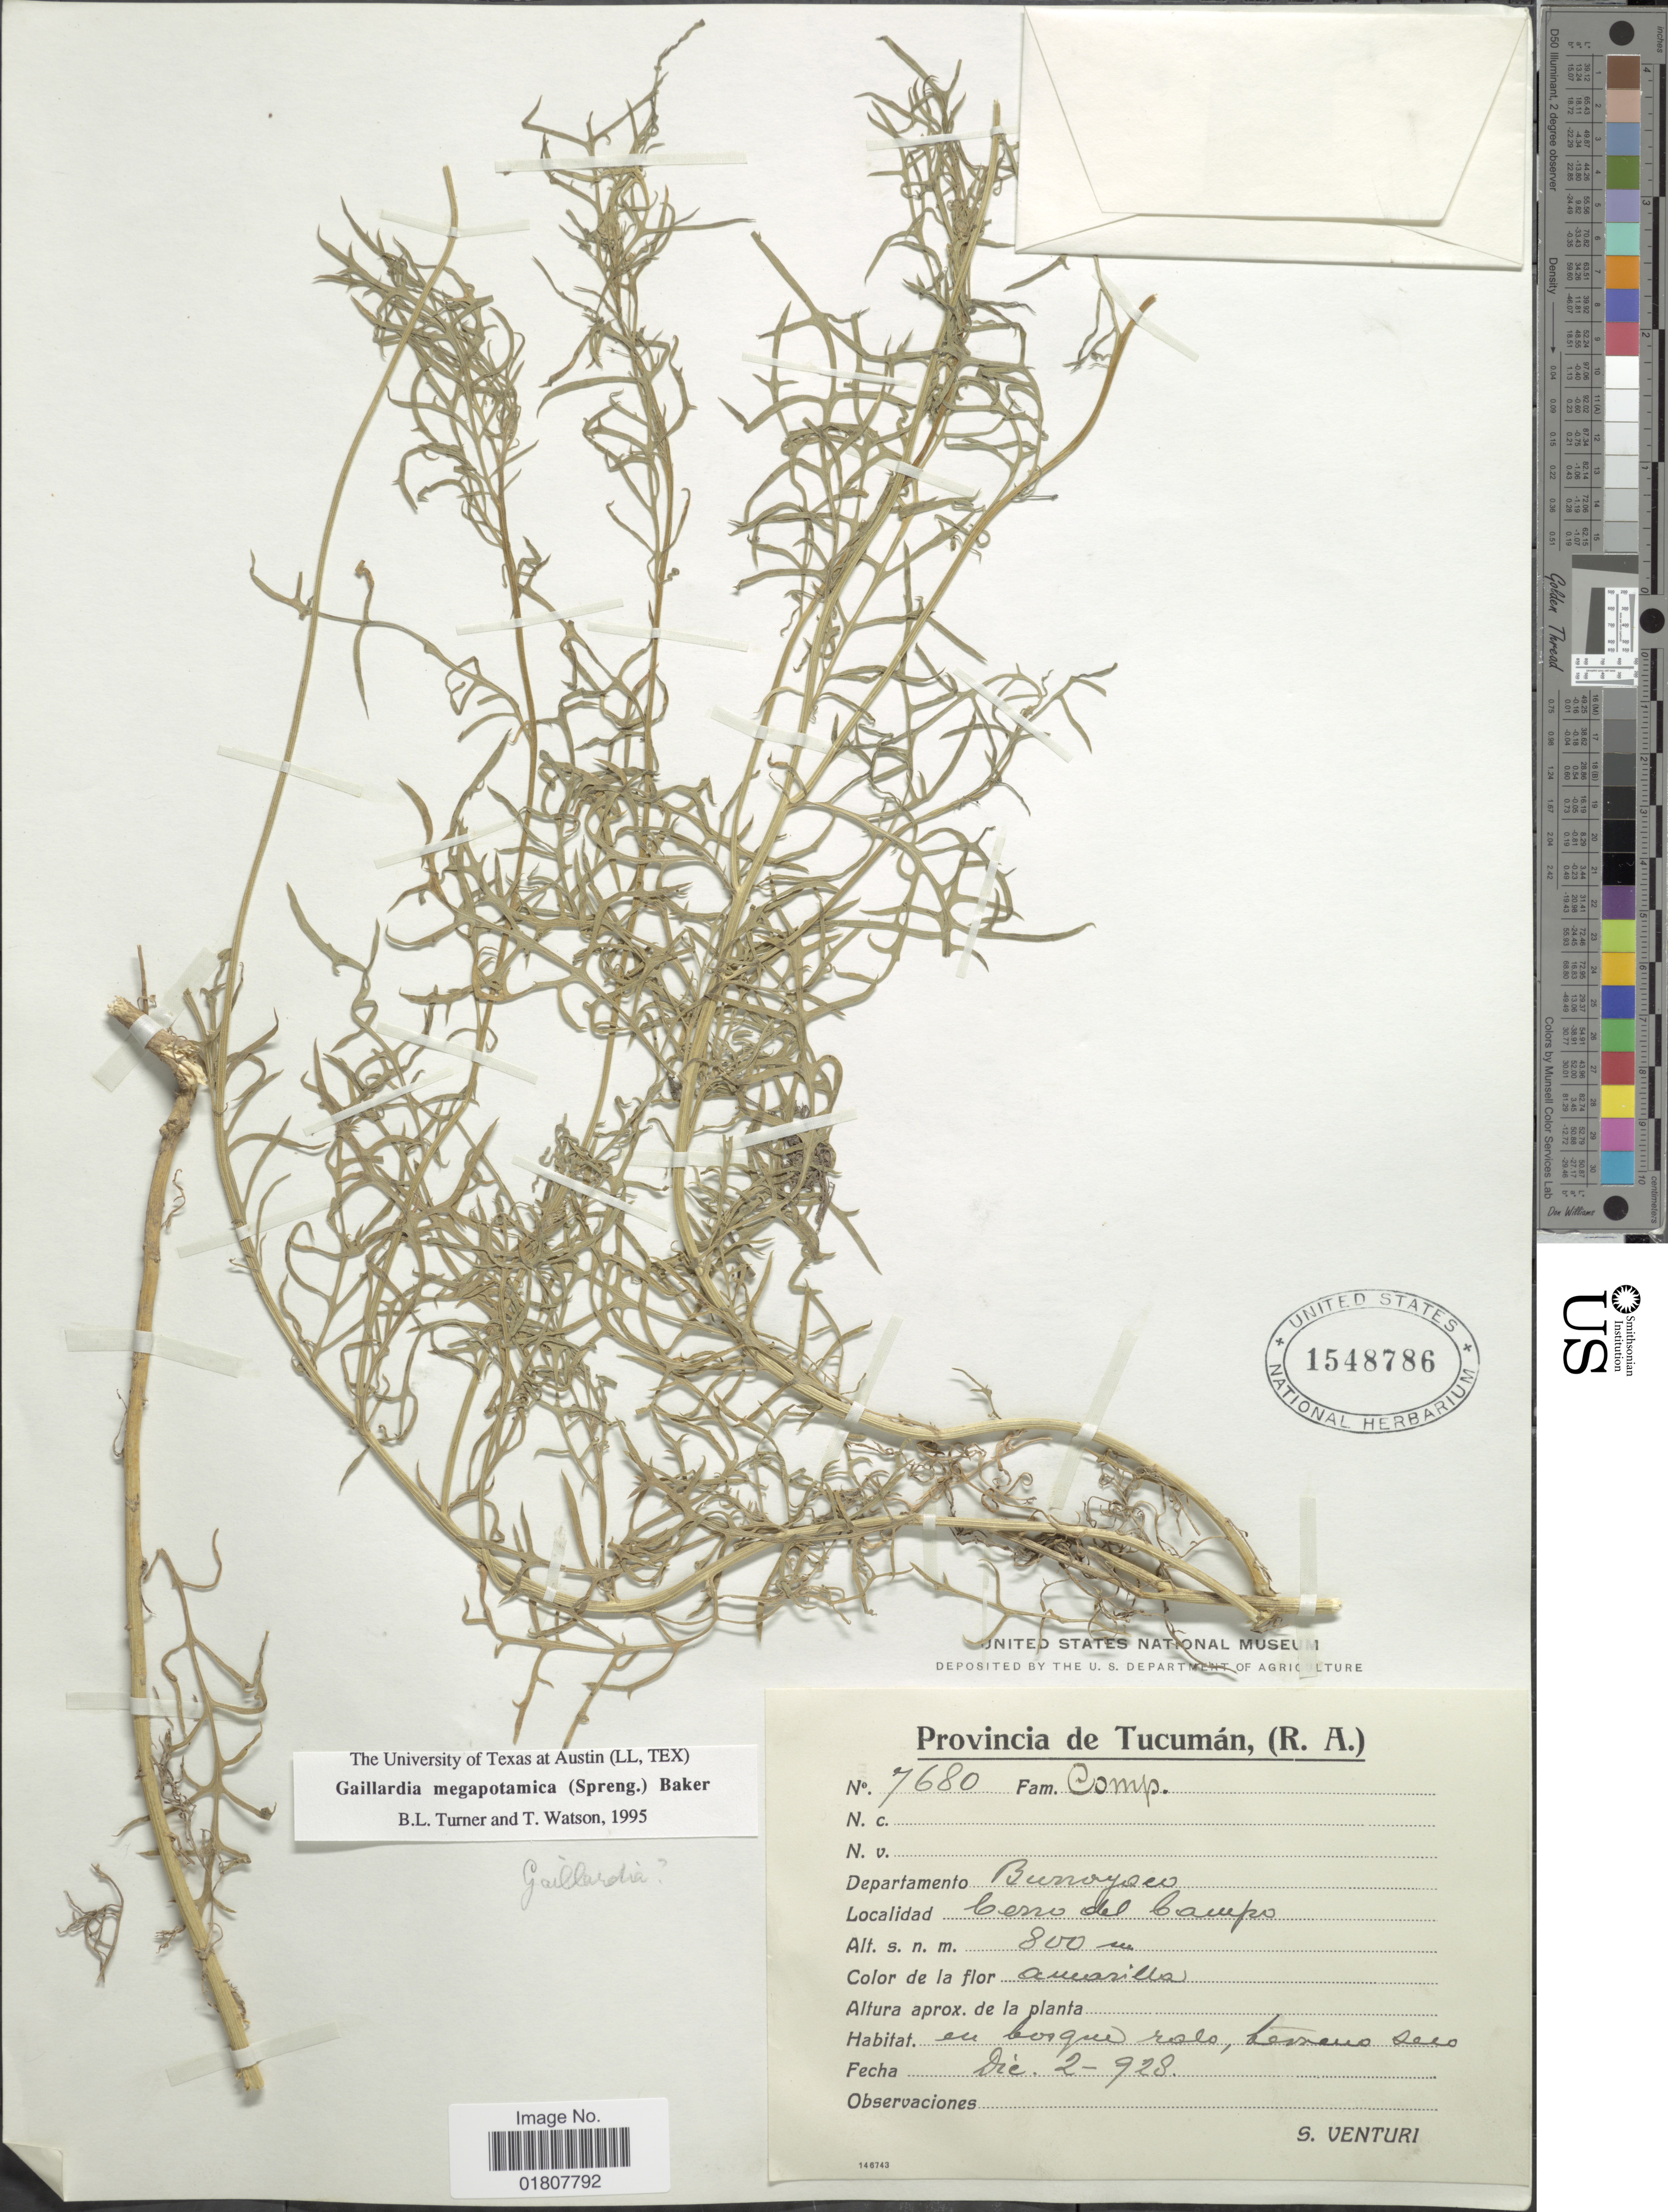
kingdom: Plantae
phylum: Tracheophyta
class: Magnoliopsida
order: Asterales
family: Asteraceae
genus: Gaillardia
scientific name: Gaillardia megapotamica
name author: (Spreng.) Baker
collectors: S. Venturi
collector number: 7680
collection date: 1928-12-02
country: Argentina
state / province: Tucumán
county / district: Burruyacú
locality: Cerro del Campo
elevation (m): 800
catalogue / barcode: US 1548786